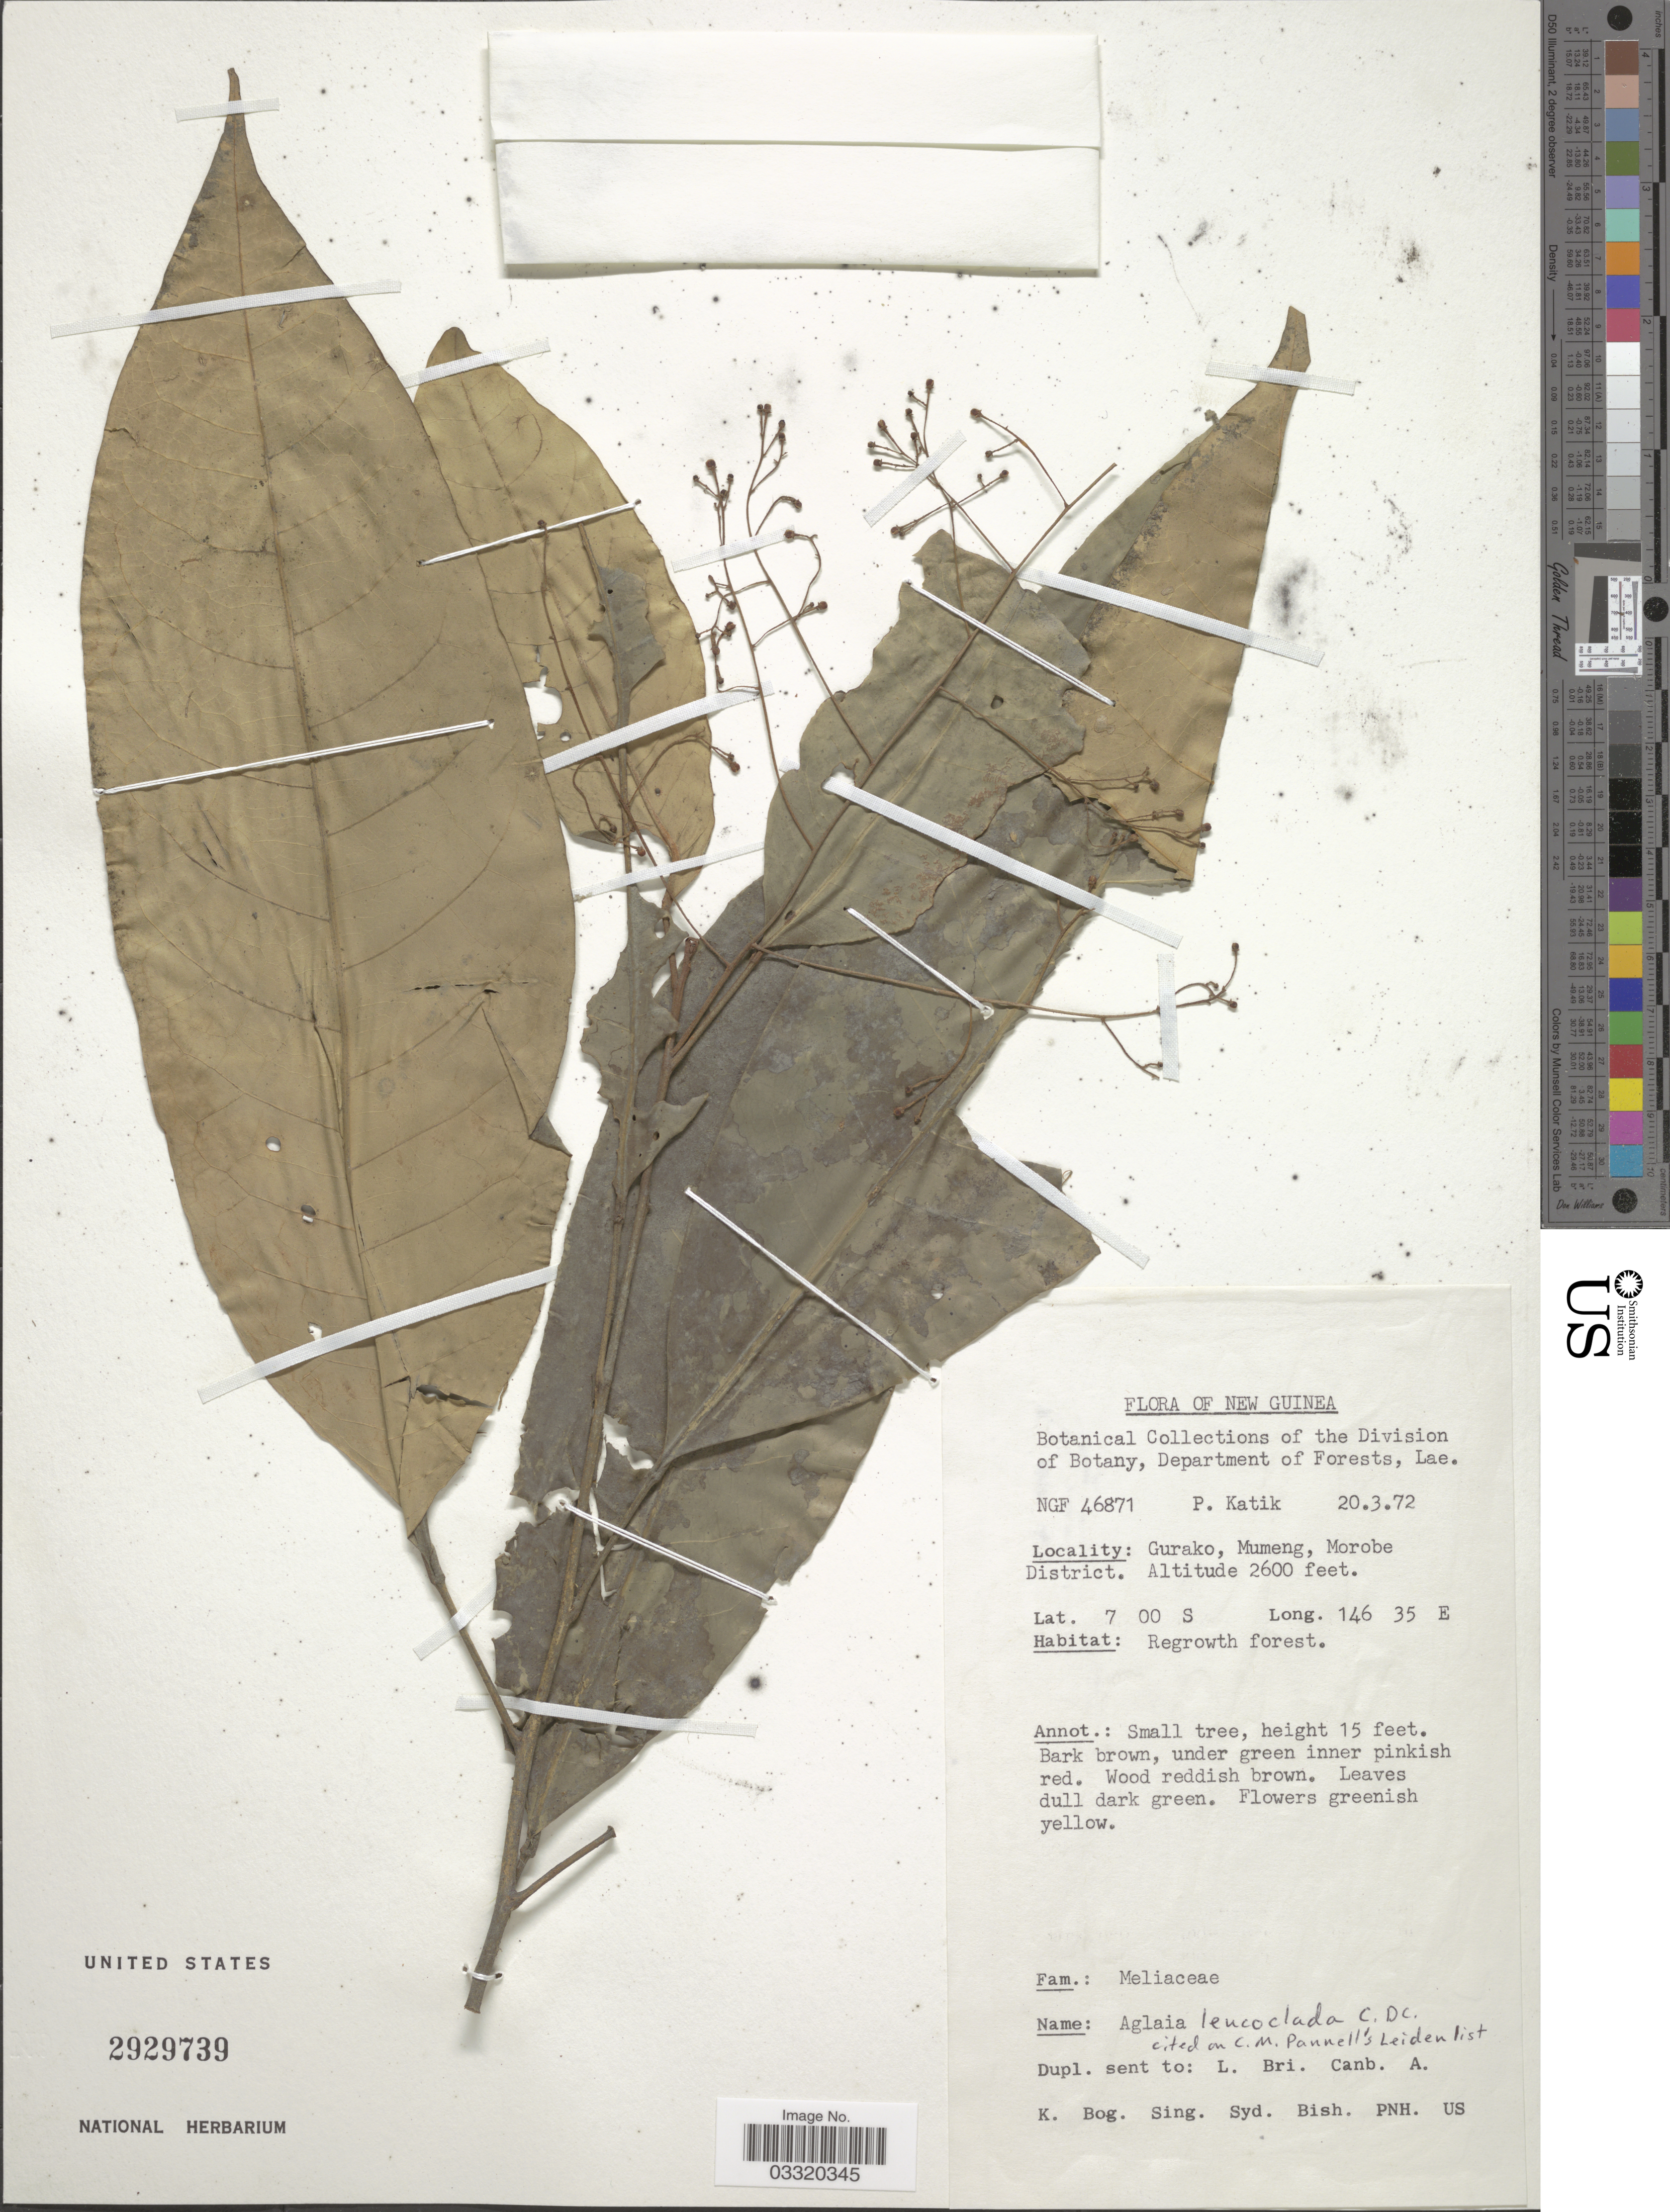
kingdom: Plantae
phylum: Tracheophyta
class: Magnoliopsida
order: Sapindales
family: Meliaceae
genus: Aglaia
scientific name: Aglaia leucoclada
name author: C. DC.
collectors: P. Katik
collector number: NGF46871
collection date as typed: Transcribed d/m/y: 20/3/72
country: Papua New Guinea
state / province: Morobe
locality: New Guinea. Gurako, Mumeng, Morobe District.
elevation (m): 792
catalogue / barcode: US 2929739